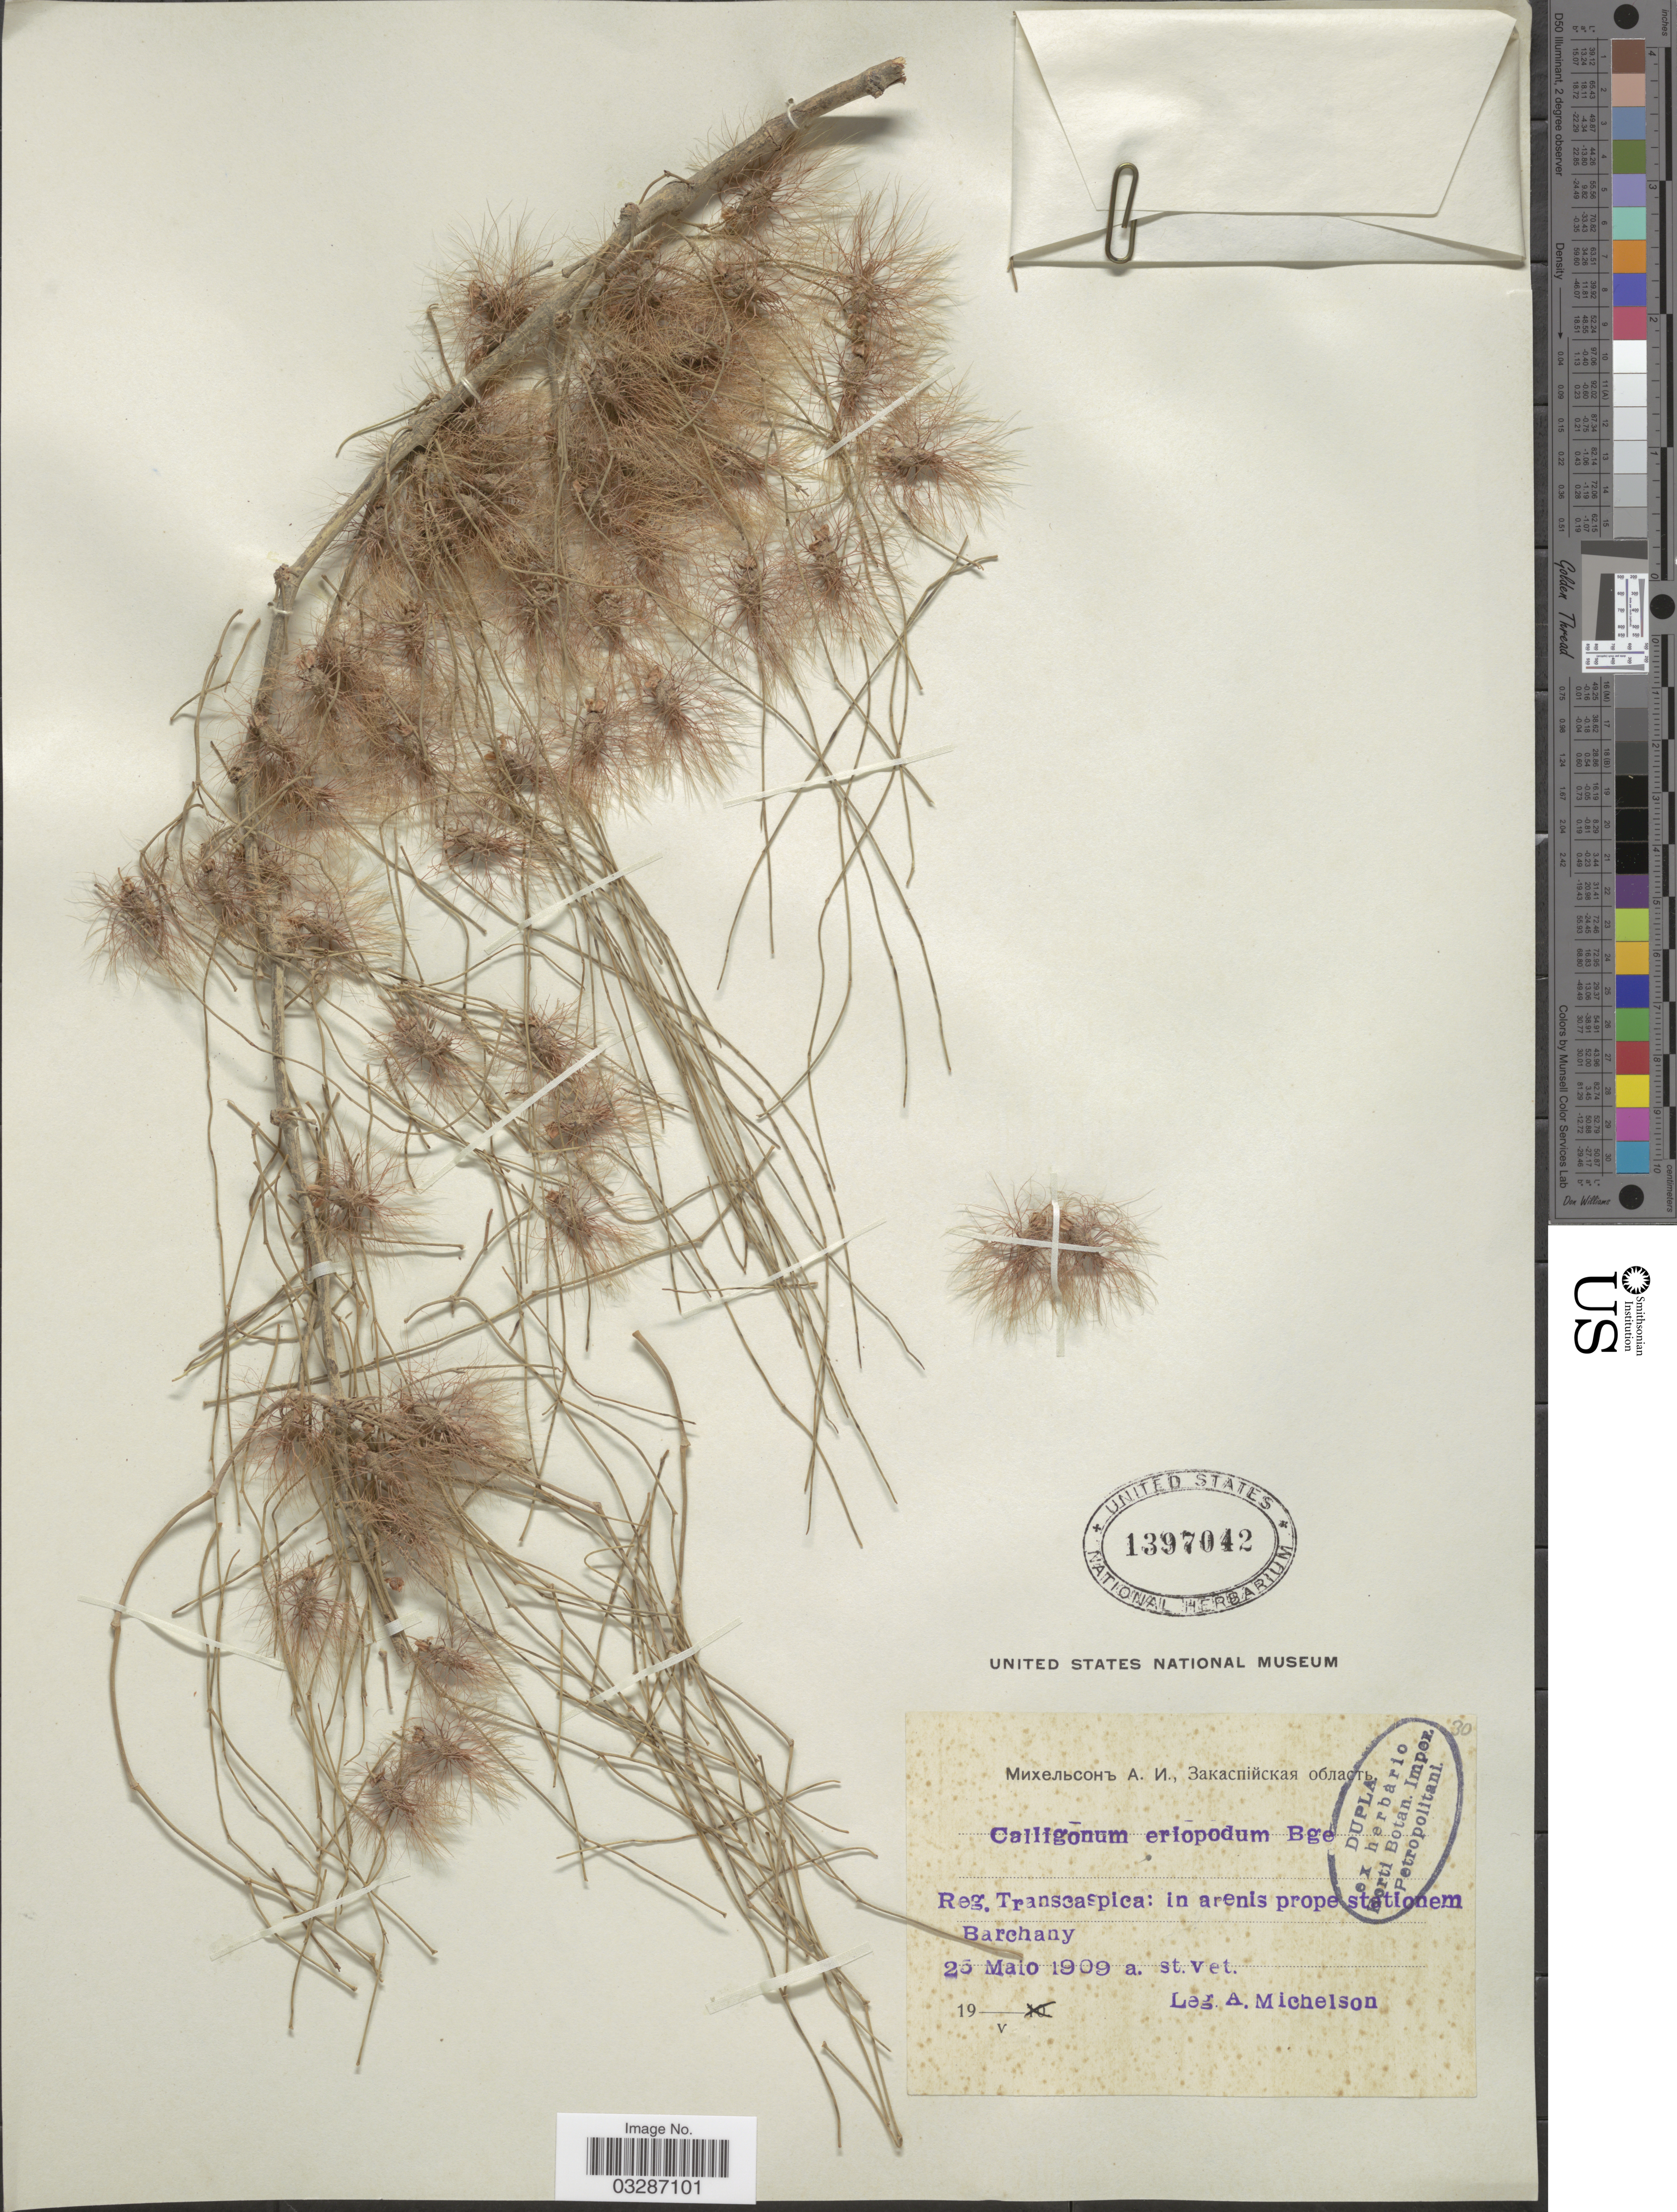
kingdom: Plantae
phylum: Tracheophyta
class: Magnoliopsida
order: Caryophyllales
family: Polygonaceae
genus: Calligonum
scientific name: Calligonum eriopodum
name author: Bunge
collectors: A. Michelson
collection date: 1909-05-25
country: Turkmenistan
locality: Reg. Transcaspica: in arenis prope stationem Barchany.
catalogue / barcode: US 1397042